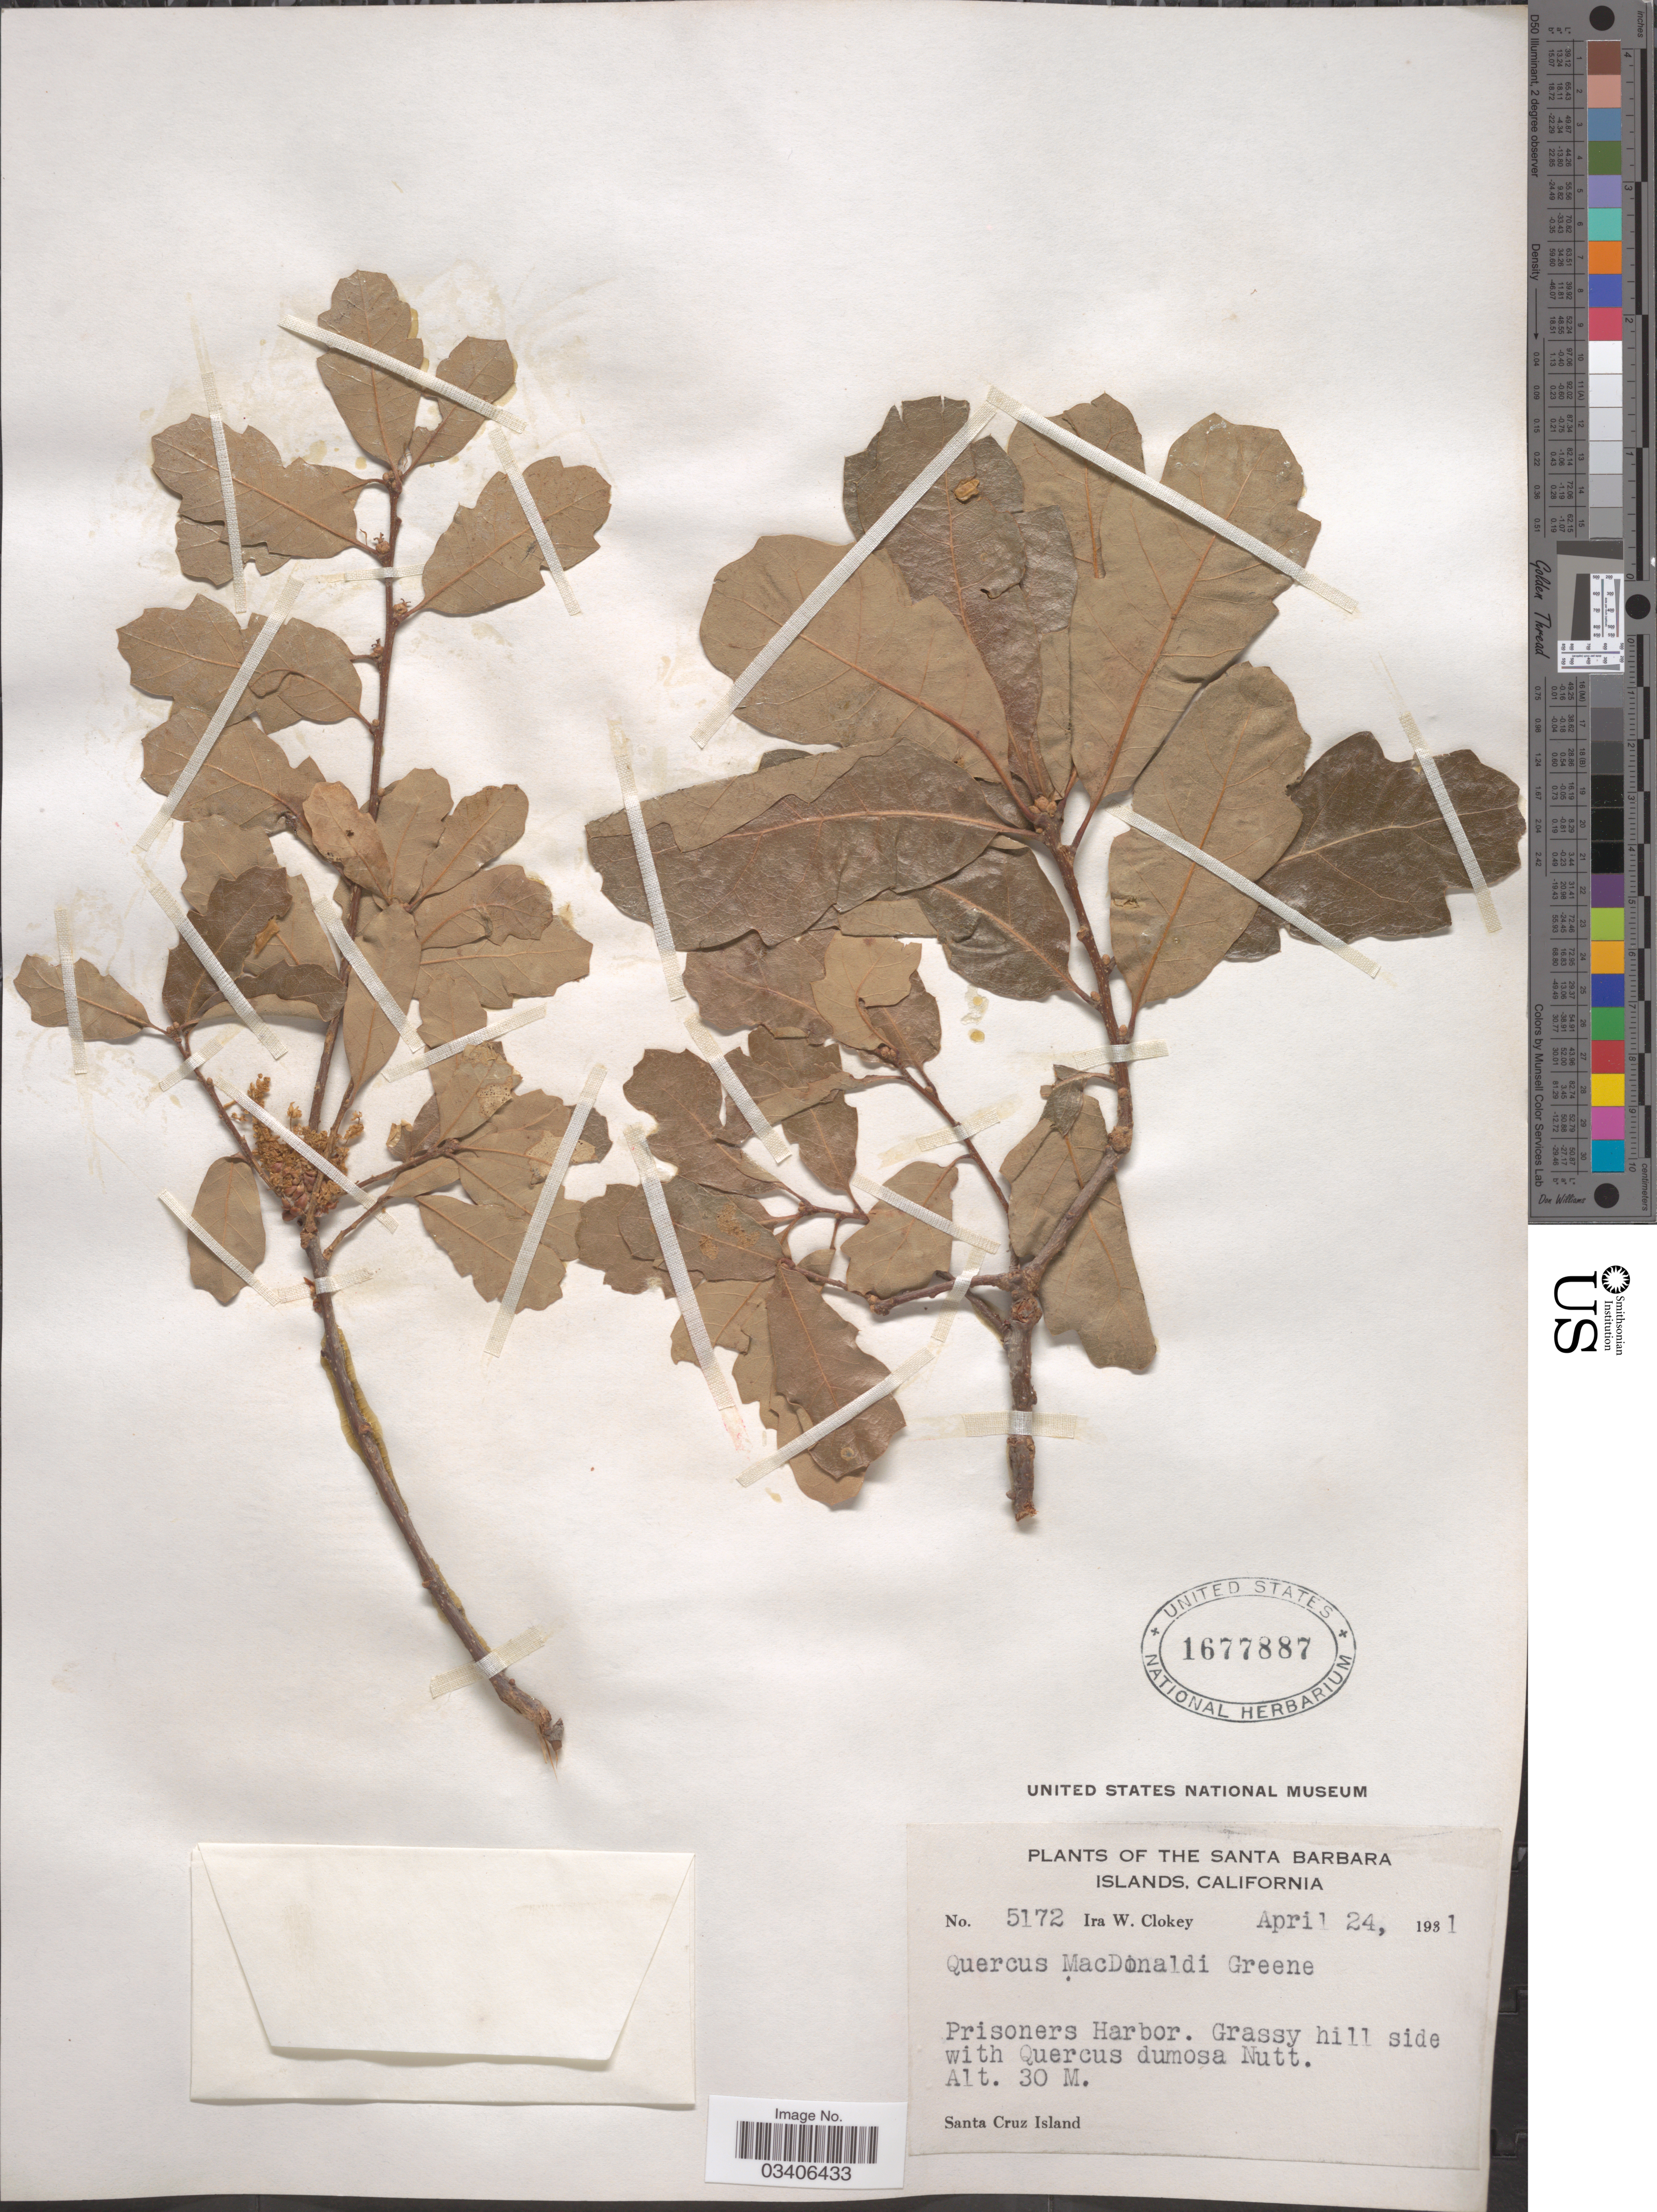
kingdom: Plantae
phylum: Tracheophyta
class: Magnoliopsida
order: Fagales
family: Fagaceae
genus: Quercus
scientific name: Quercus macdonaldii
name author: Greene & Kellogg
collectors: I. W. Clokey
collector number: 5172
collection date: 1931-04-24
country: United States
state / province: California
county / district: Santa Barbara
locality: The Santa Barbara Islands. Prisoners Harbor. Santa Cruz Island.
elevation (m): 30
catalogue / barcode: US 1677887